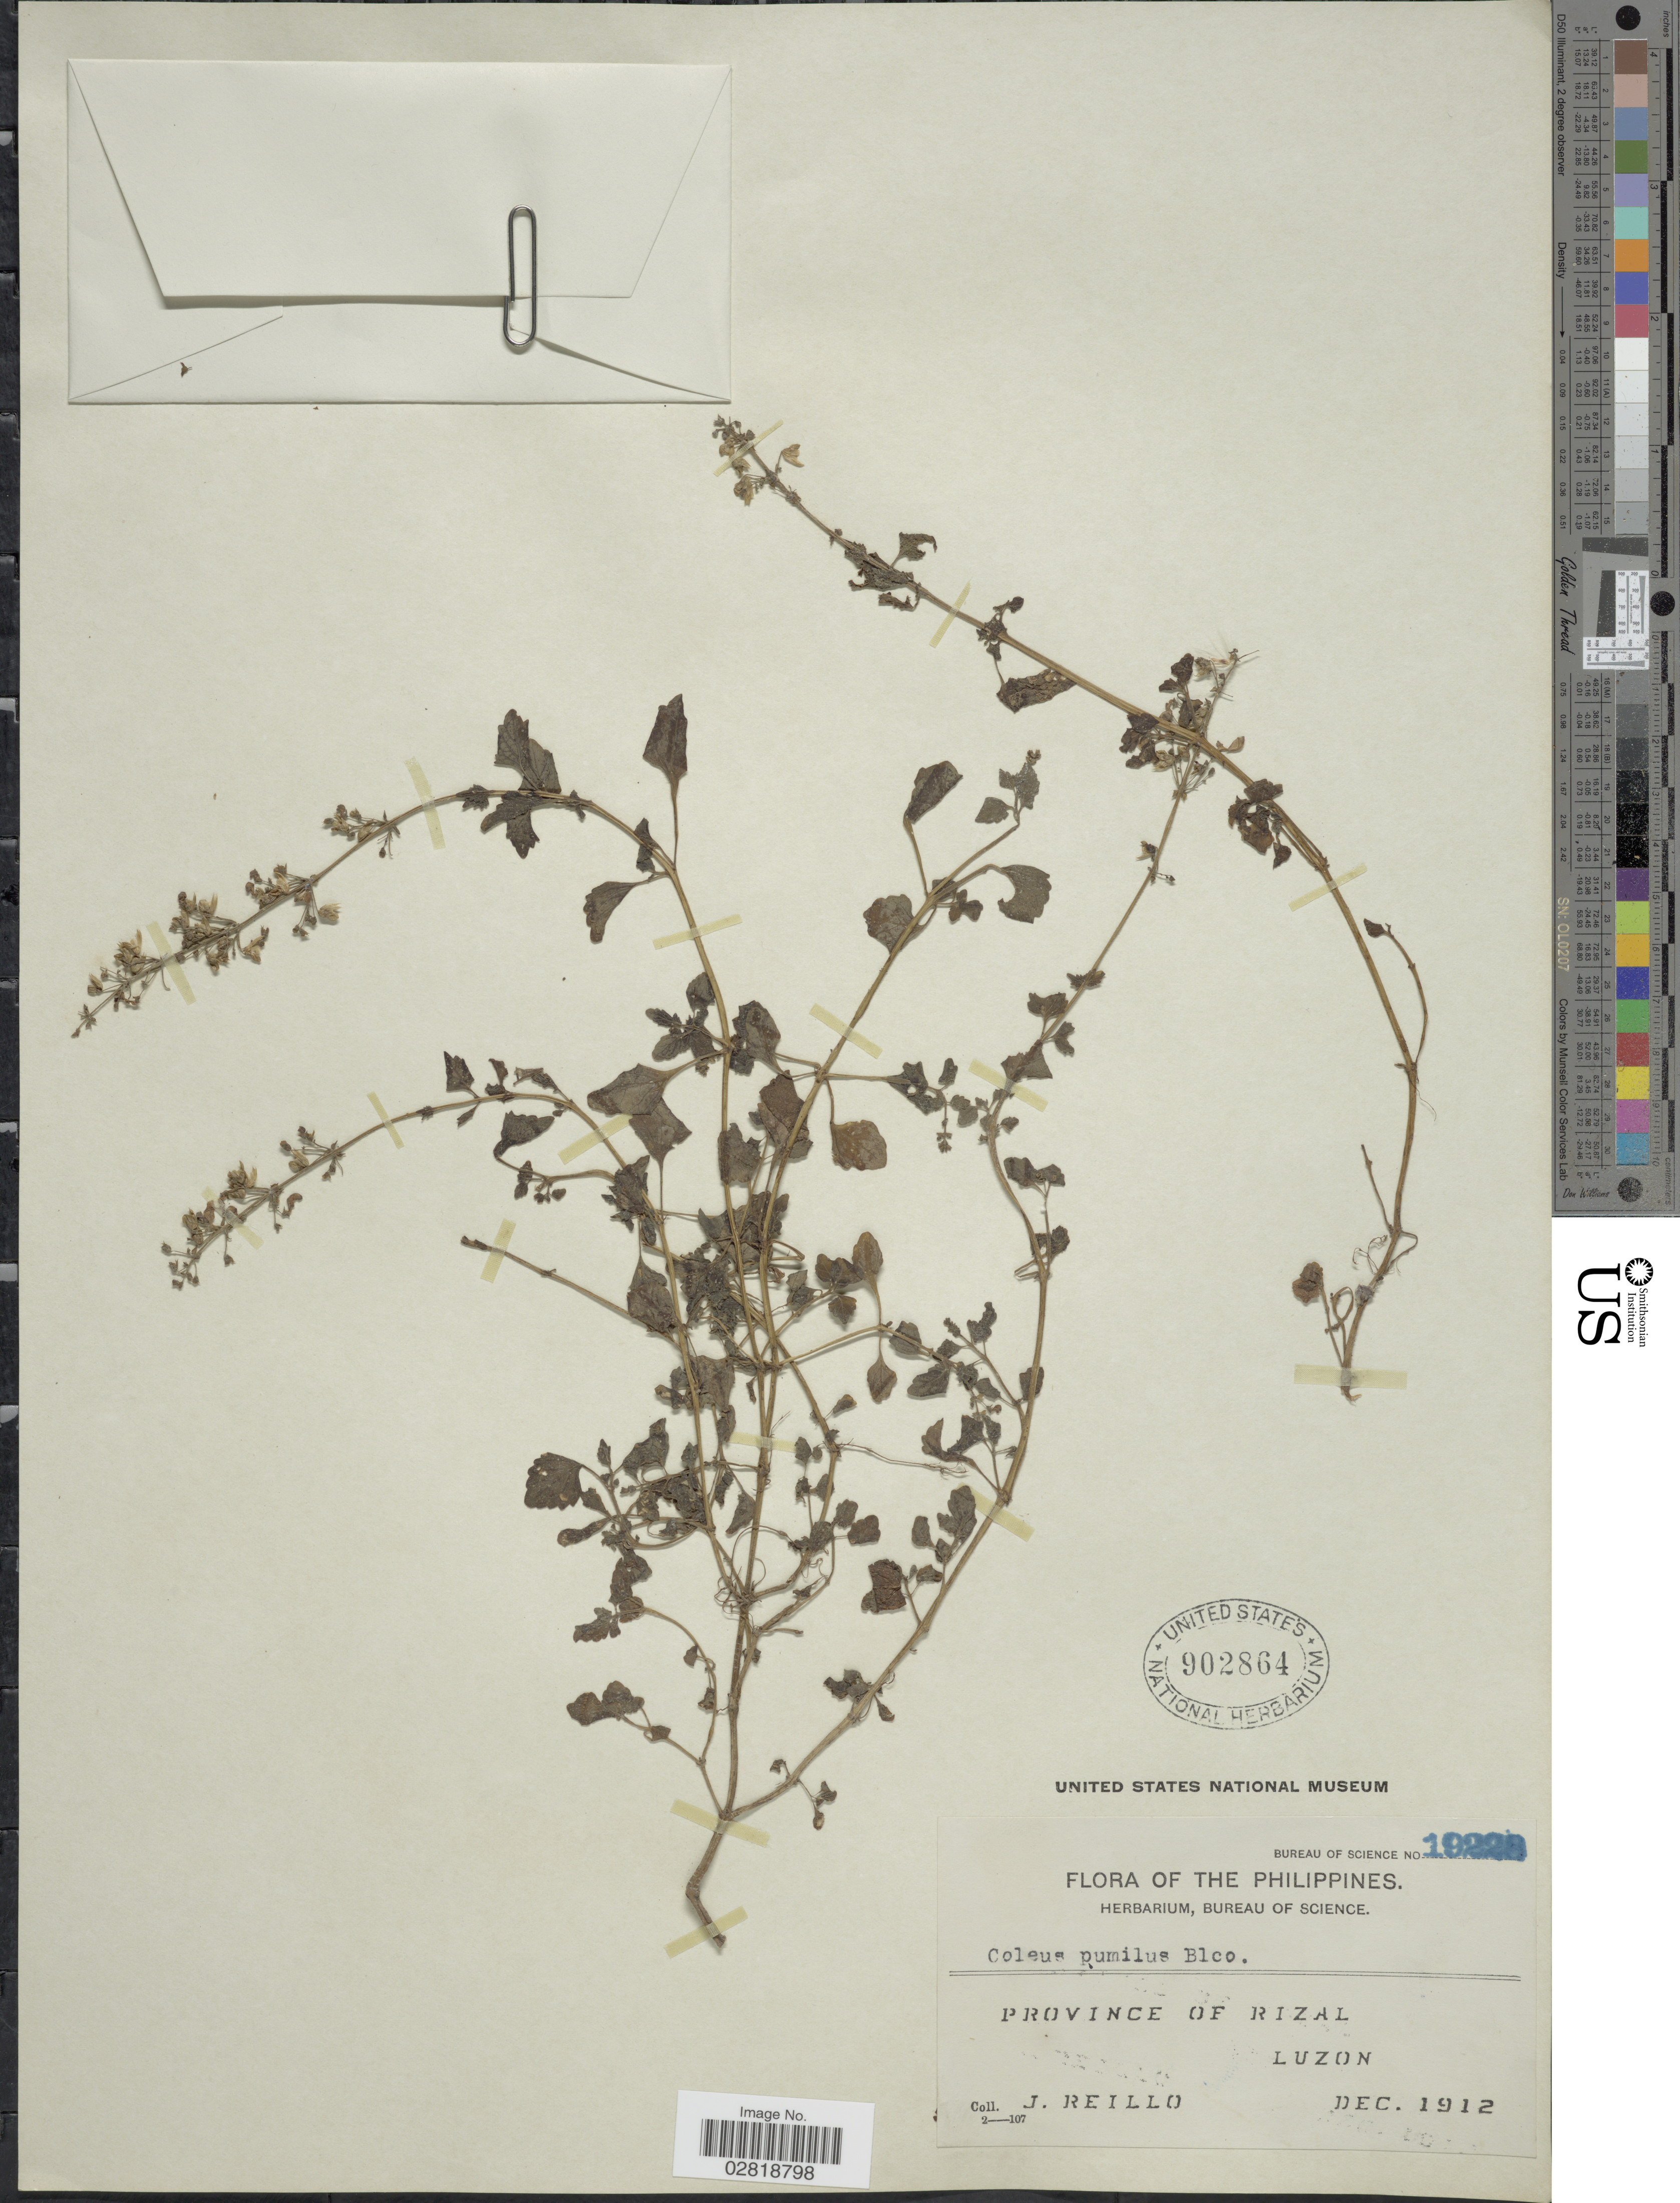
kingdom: Plantae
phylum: Tracheophyta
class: Magnoliopsida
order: Lamiales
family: Lamiaceae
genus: Plectranthus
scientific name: Plectranthus scutellarioides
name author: (L.) R. Br.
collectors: J. Reillo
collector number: Bureau of Science 19228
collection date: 1912-12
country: Philippines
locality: Province of Rizal. Luzon.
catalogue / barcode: US 902864